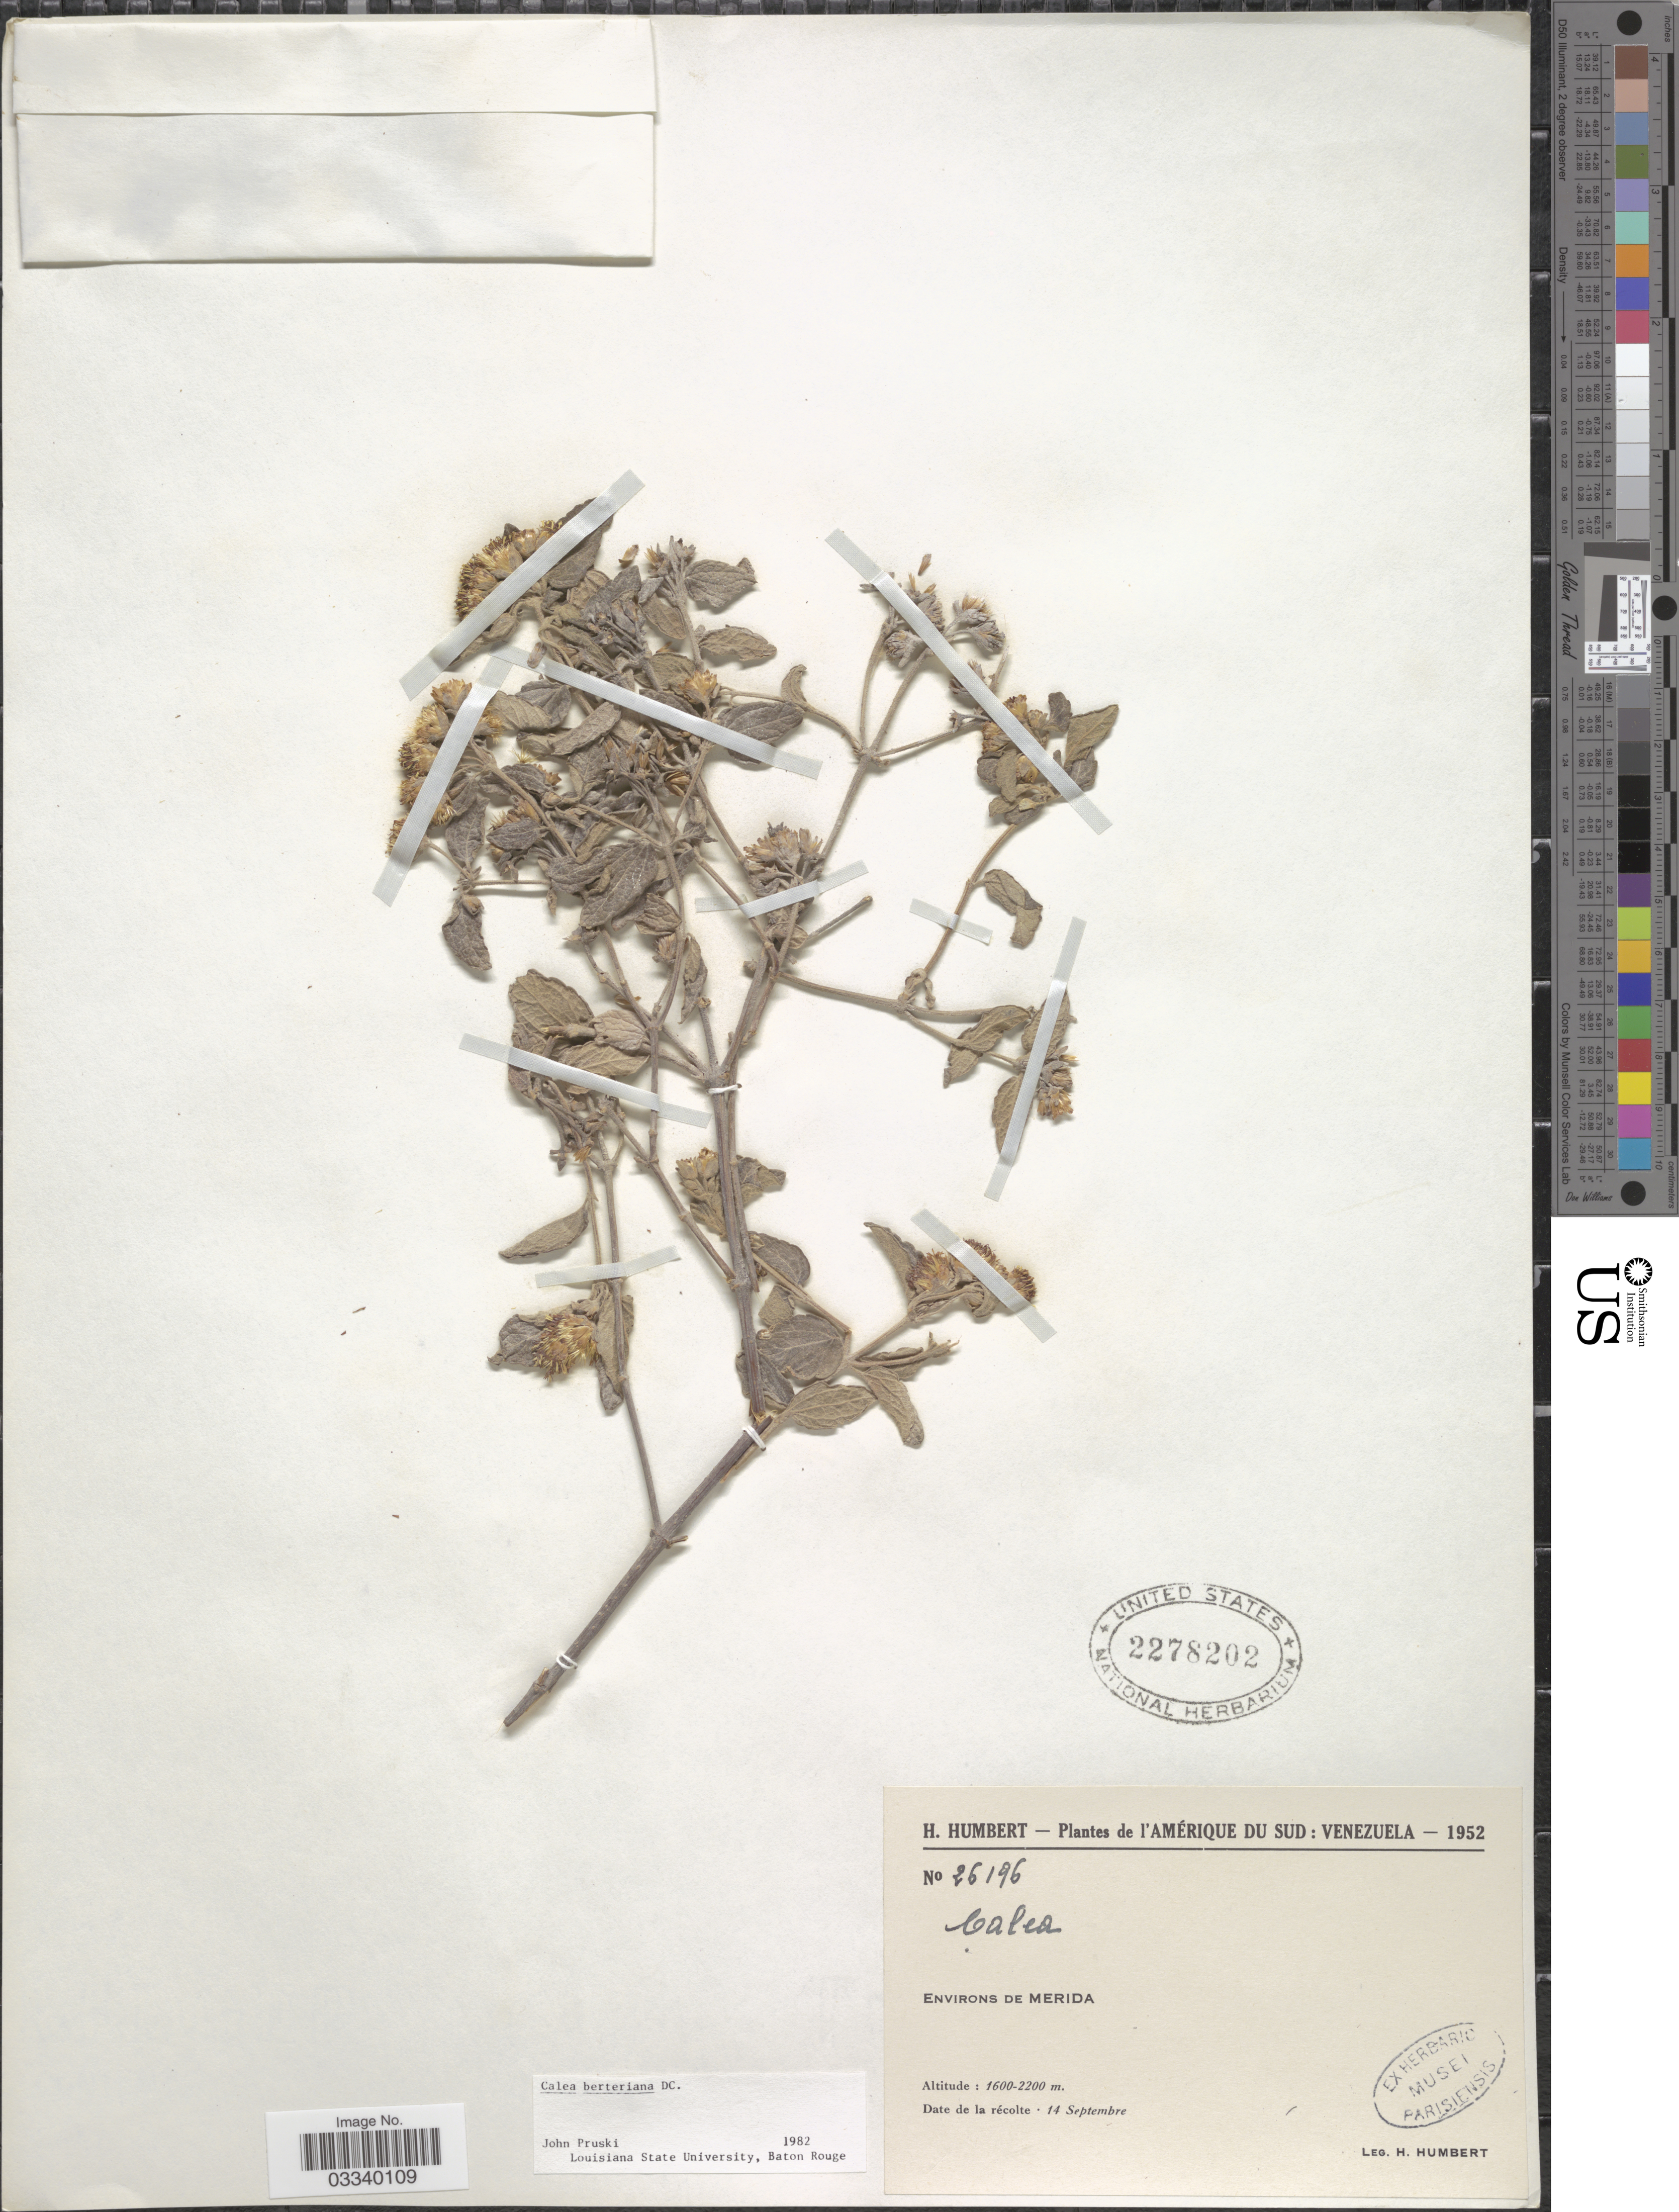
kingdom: Plantae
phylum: Tracheophyta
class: Magnoliopsida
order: Asterales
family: Asteraceae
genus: Calea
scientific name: Calea berteriana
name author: DC.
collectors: H. Humbert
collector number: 26196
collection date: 1952-09-14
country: Venezuela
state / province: Mérida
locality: Environs de Merida.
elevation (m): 1600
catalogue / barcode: US 2278202